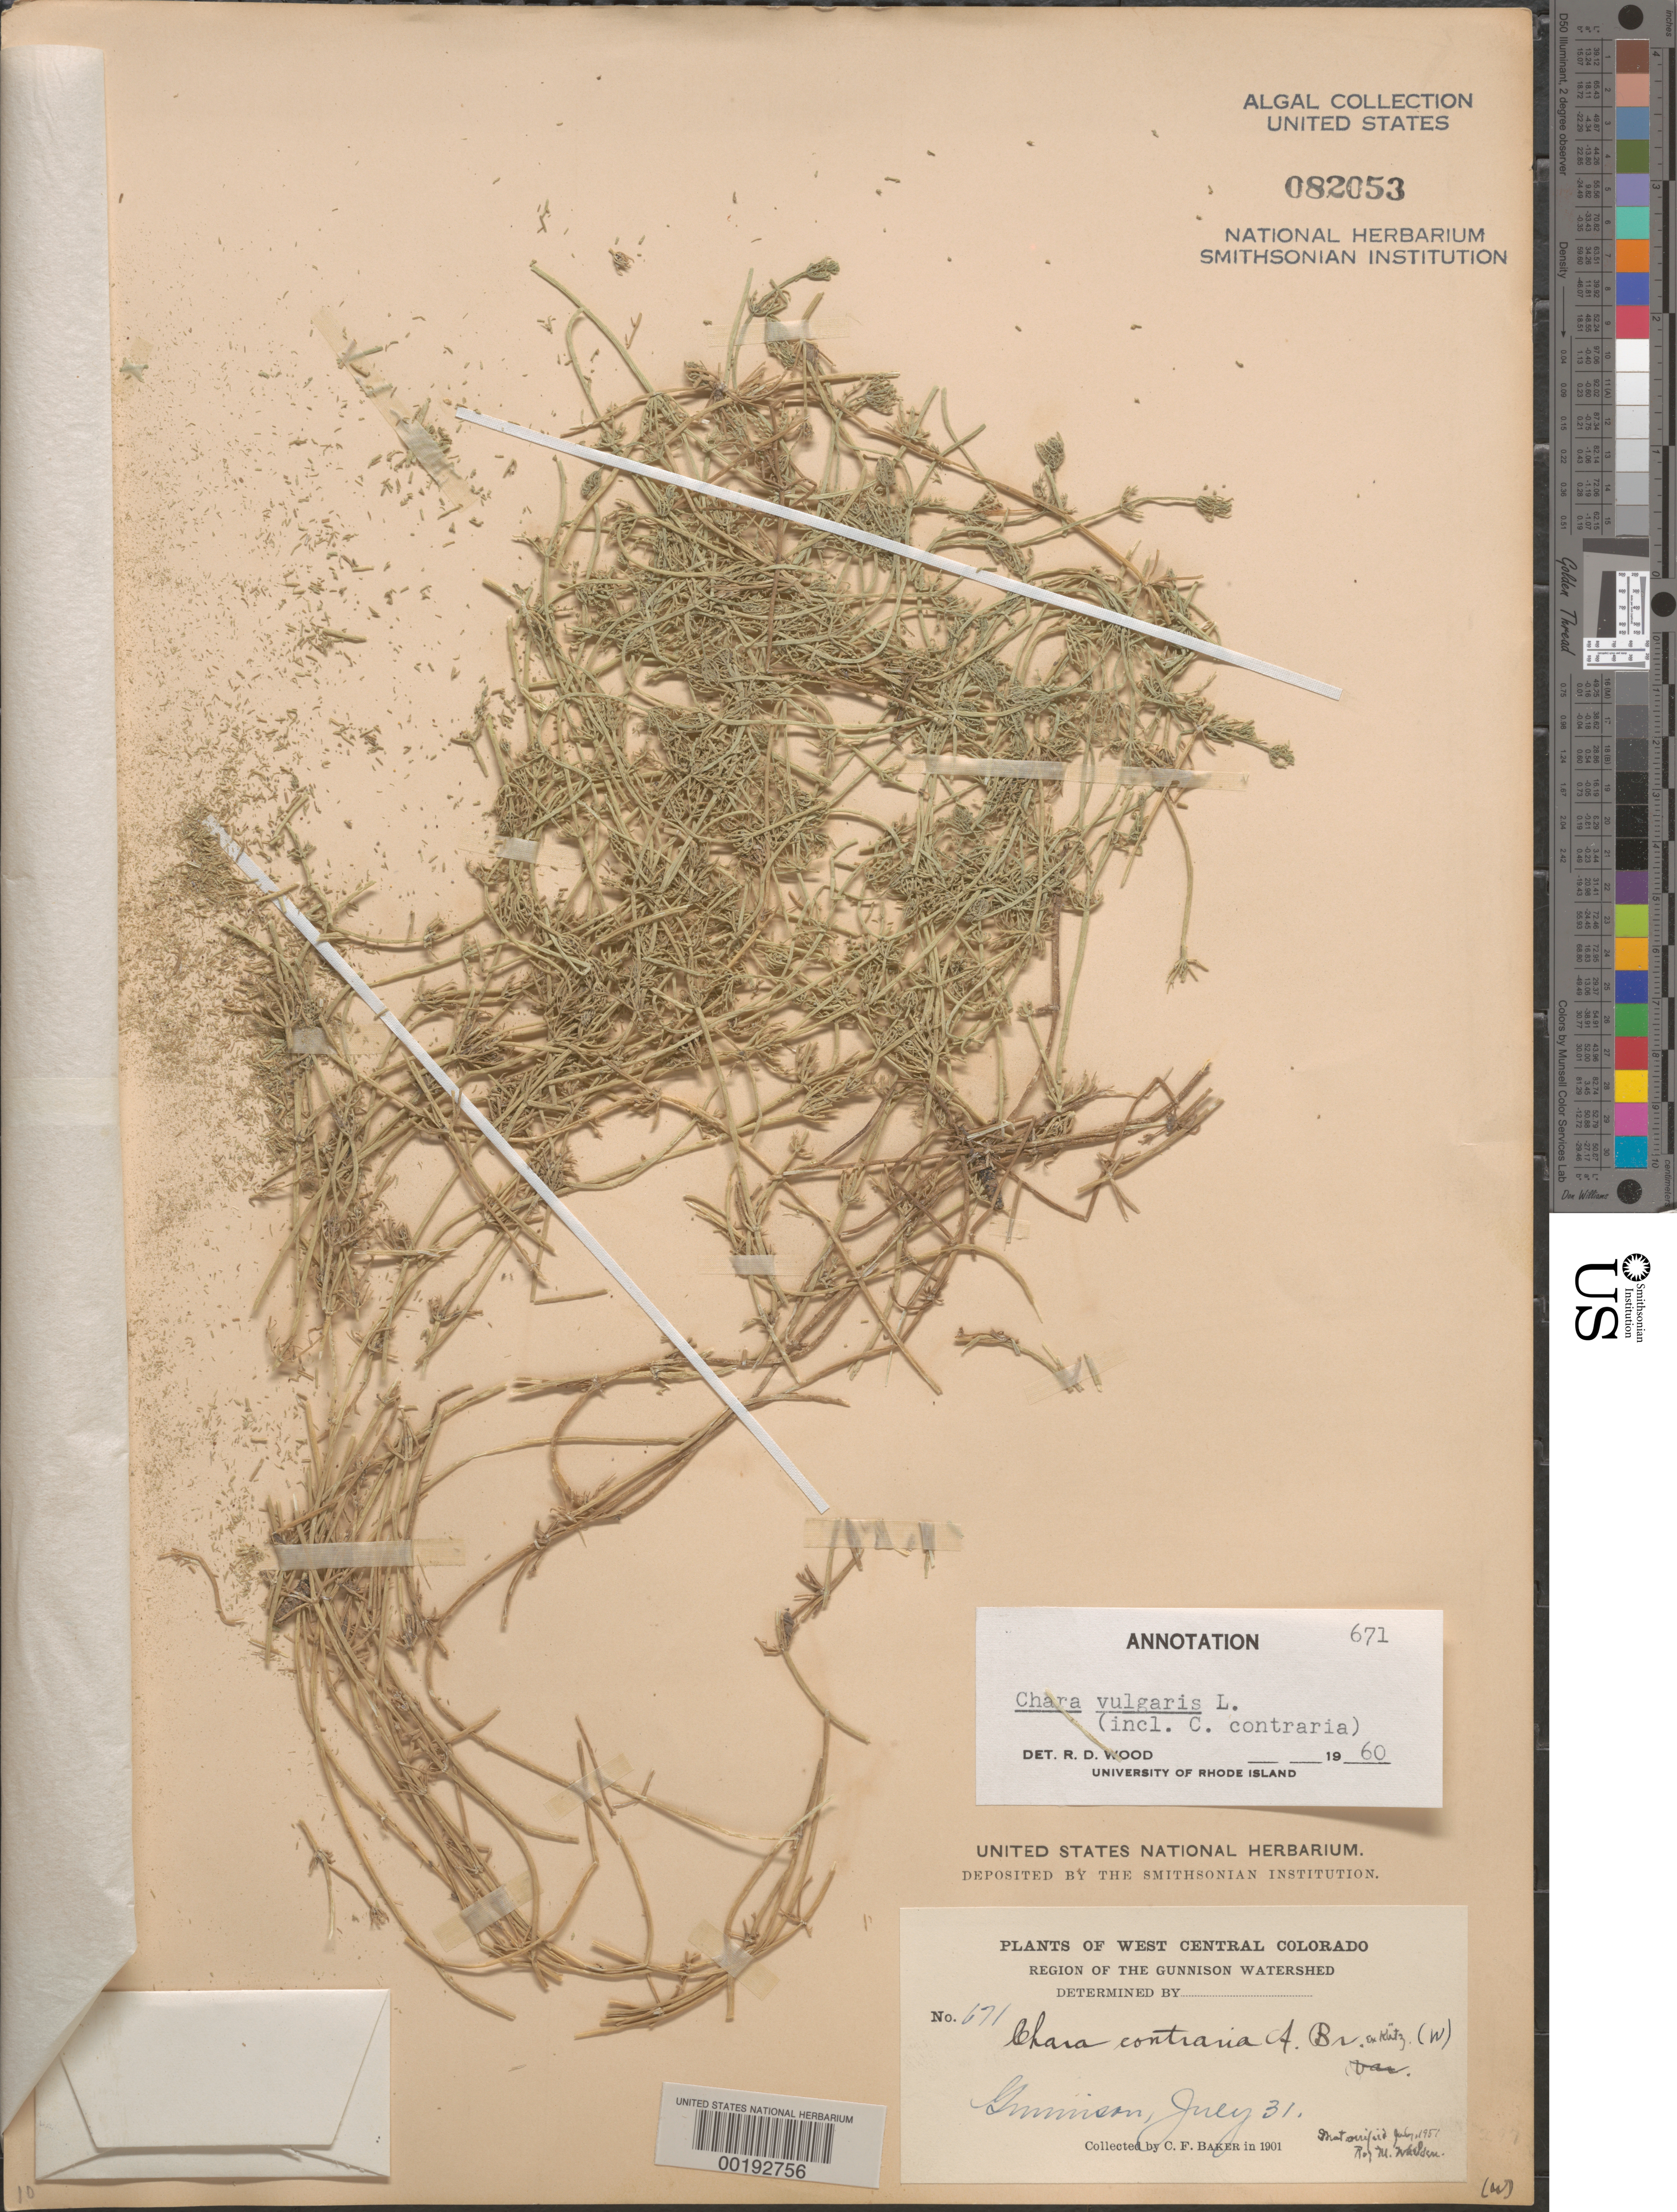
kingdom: Plantae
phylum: Charophyta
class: Charophyceae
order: Charales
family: Characeae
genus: Chara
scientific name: Chara vulgaris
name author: L.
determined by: Wood, R. D.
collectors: C. F. Baker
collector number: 671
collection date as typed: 31 Jul 1901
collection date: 1901-07-31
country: United States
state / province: Colorado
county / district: Gunnison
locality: Gunnison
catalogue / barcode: US 82053